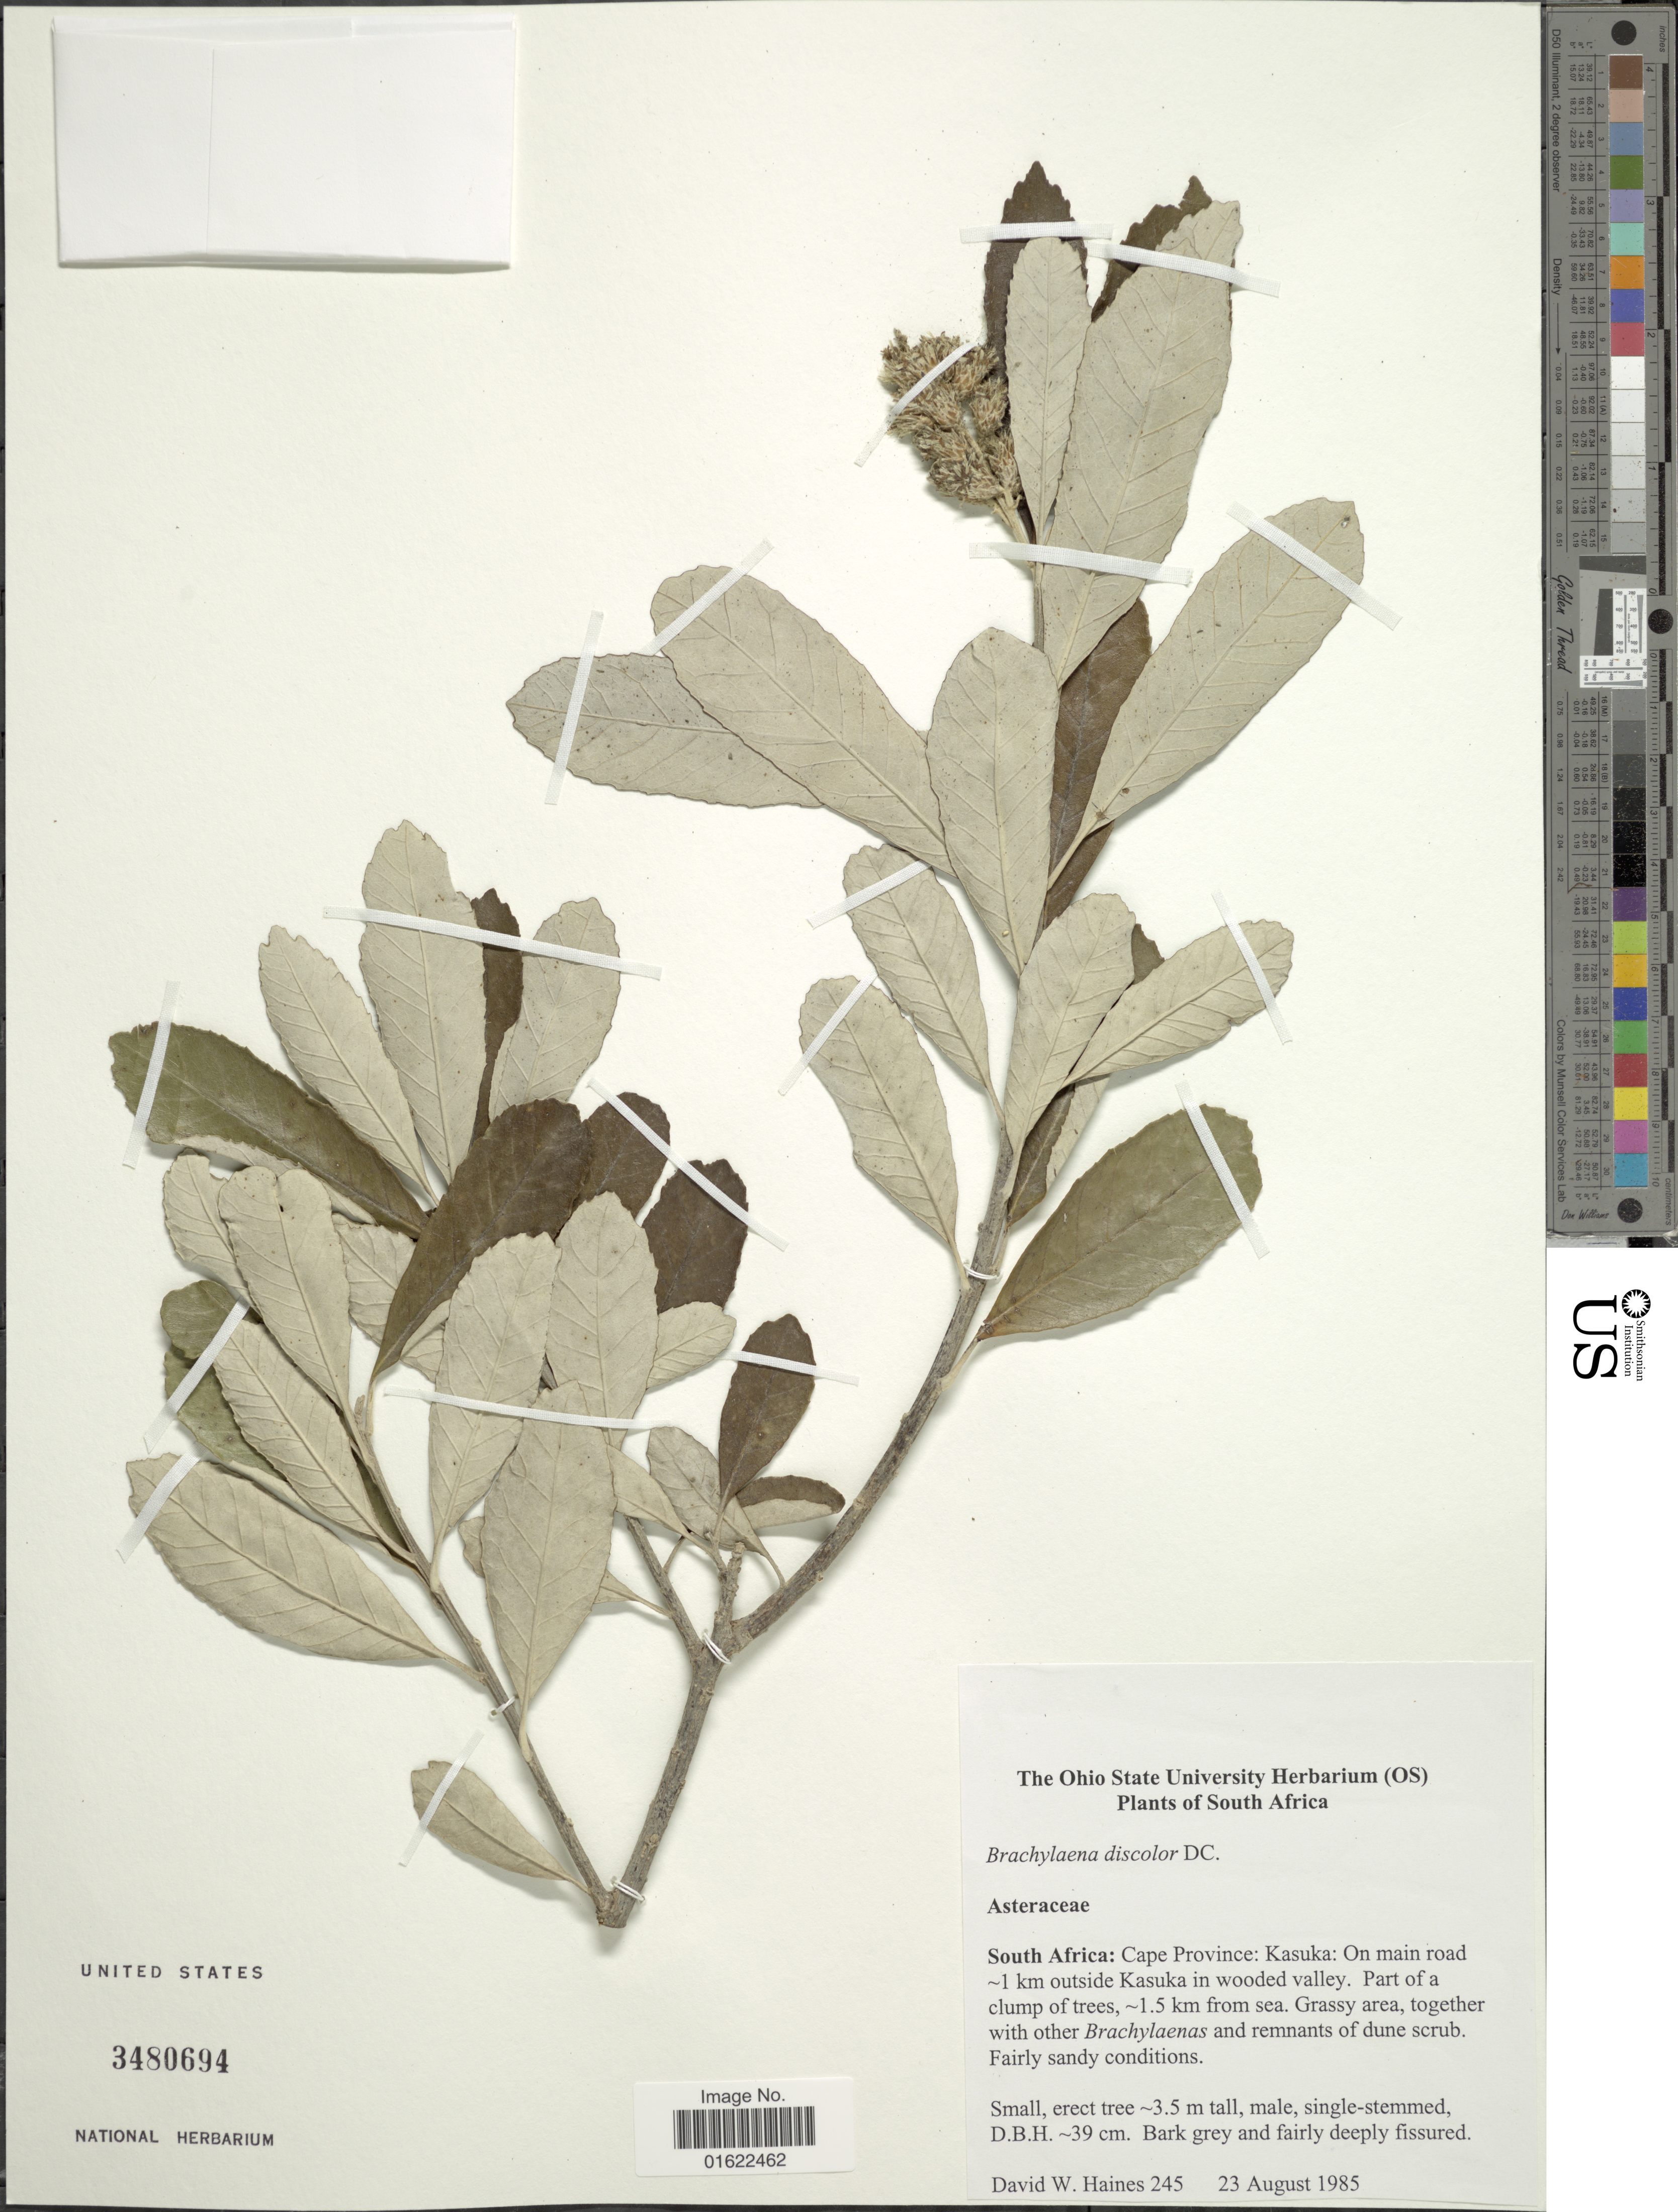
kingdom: Plantae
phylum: Tracheophyta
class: Magnoliopsida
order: Asterales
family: Asteraceae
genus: Brachylaena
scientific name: Brachylaena discolor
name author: DC.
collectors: D. Haines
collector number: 245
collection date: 1985-08-23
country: South Africa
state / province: Eastern Cape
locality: Kasuka: On main road 1 km outside Kasuka in wooded valley. Part of a clump of trees, 1.5 km from sea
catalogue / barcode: US 3480694